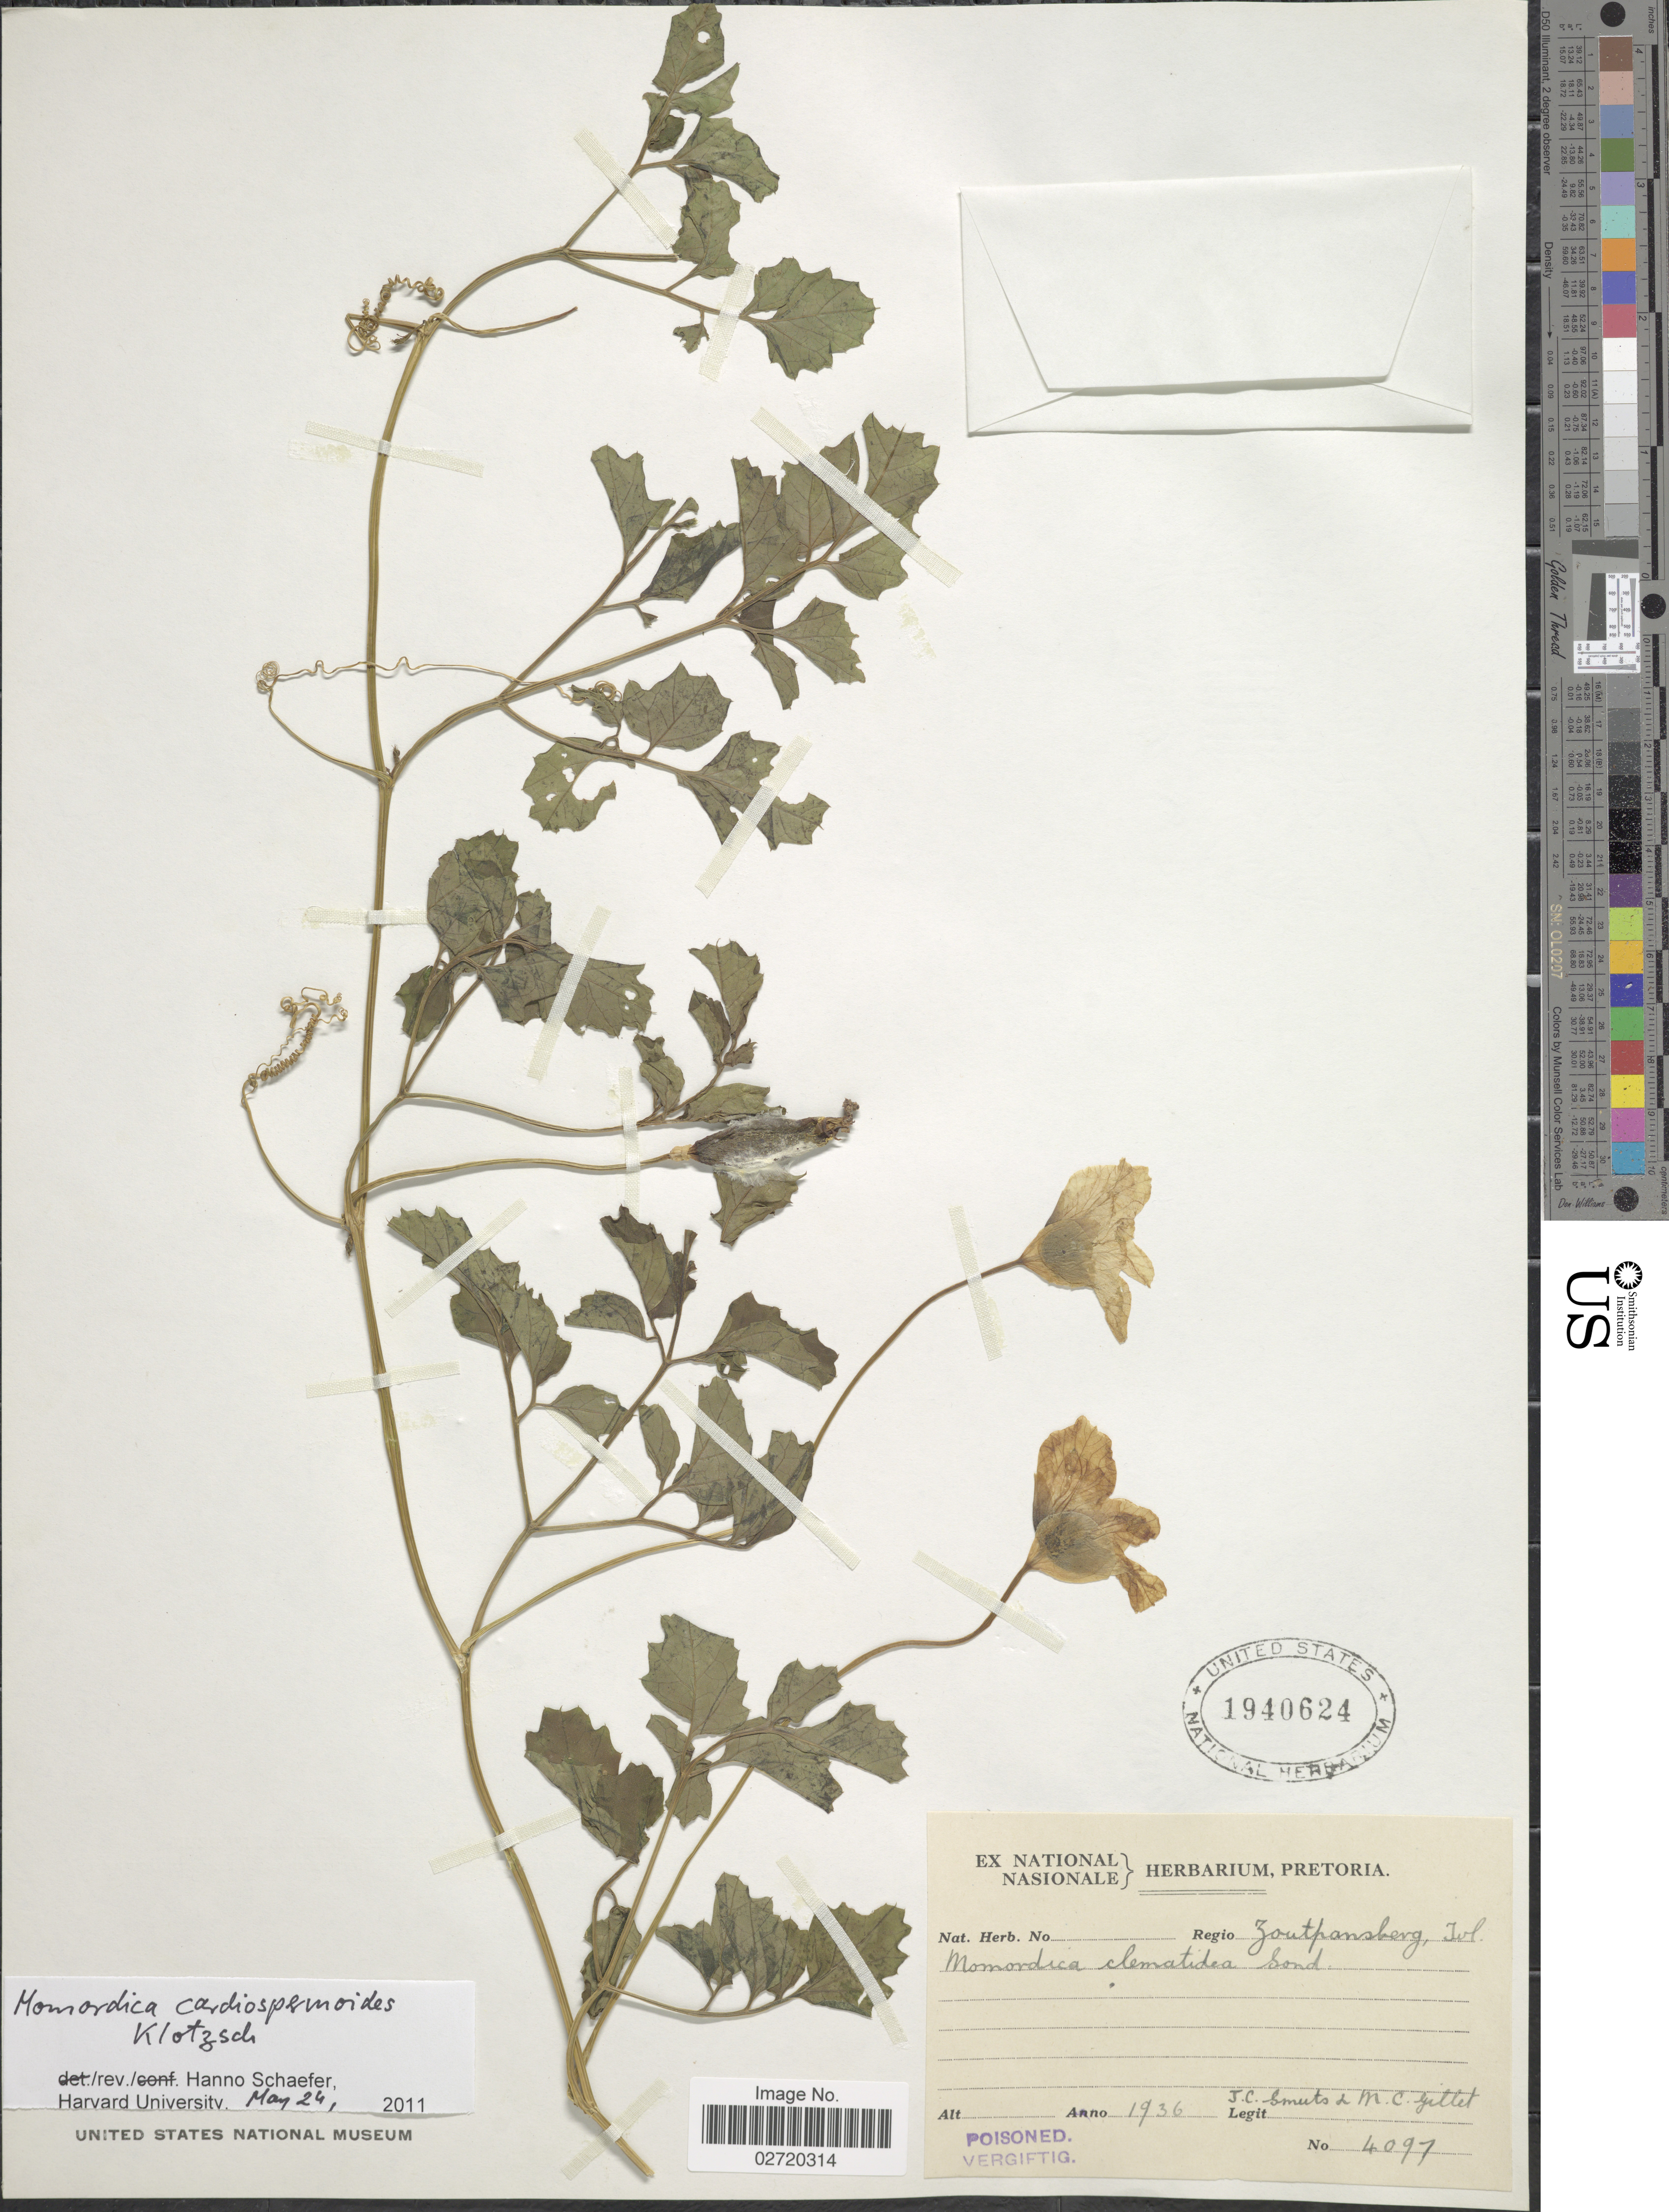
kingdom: Plantae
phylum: Tracheophyta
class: Magnoliopsida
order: Cucurbitales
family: Cucurbitaceae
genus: Momordica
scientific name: Momordica cardiospermoides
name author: Klotzsch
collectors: J. C. Smuts & M. Gillet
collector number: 4097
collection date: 1936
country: South Africa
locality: Regio Zoutpansberg, Tvl.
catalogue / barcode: US 1940624